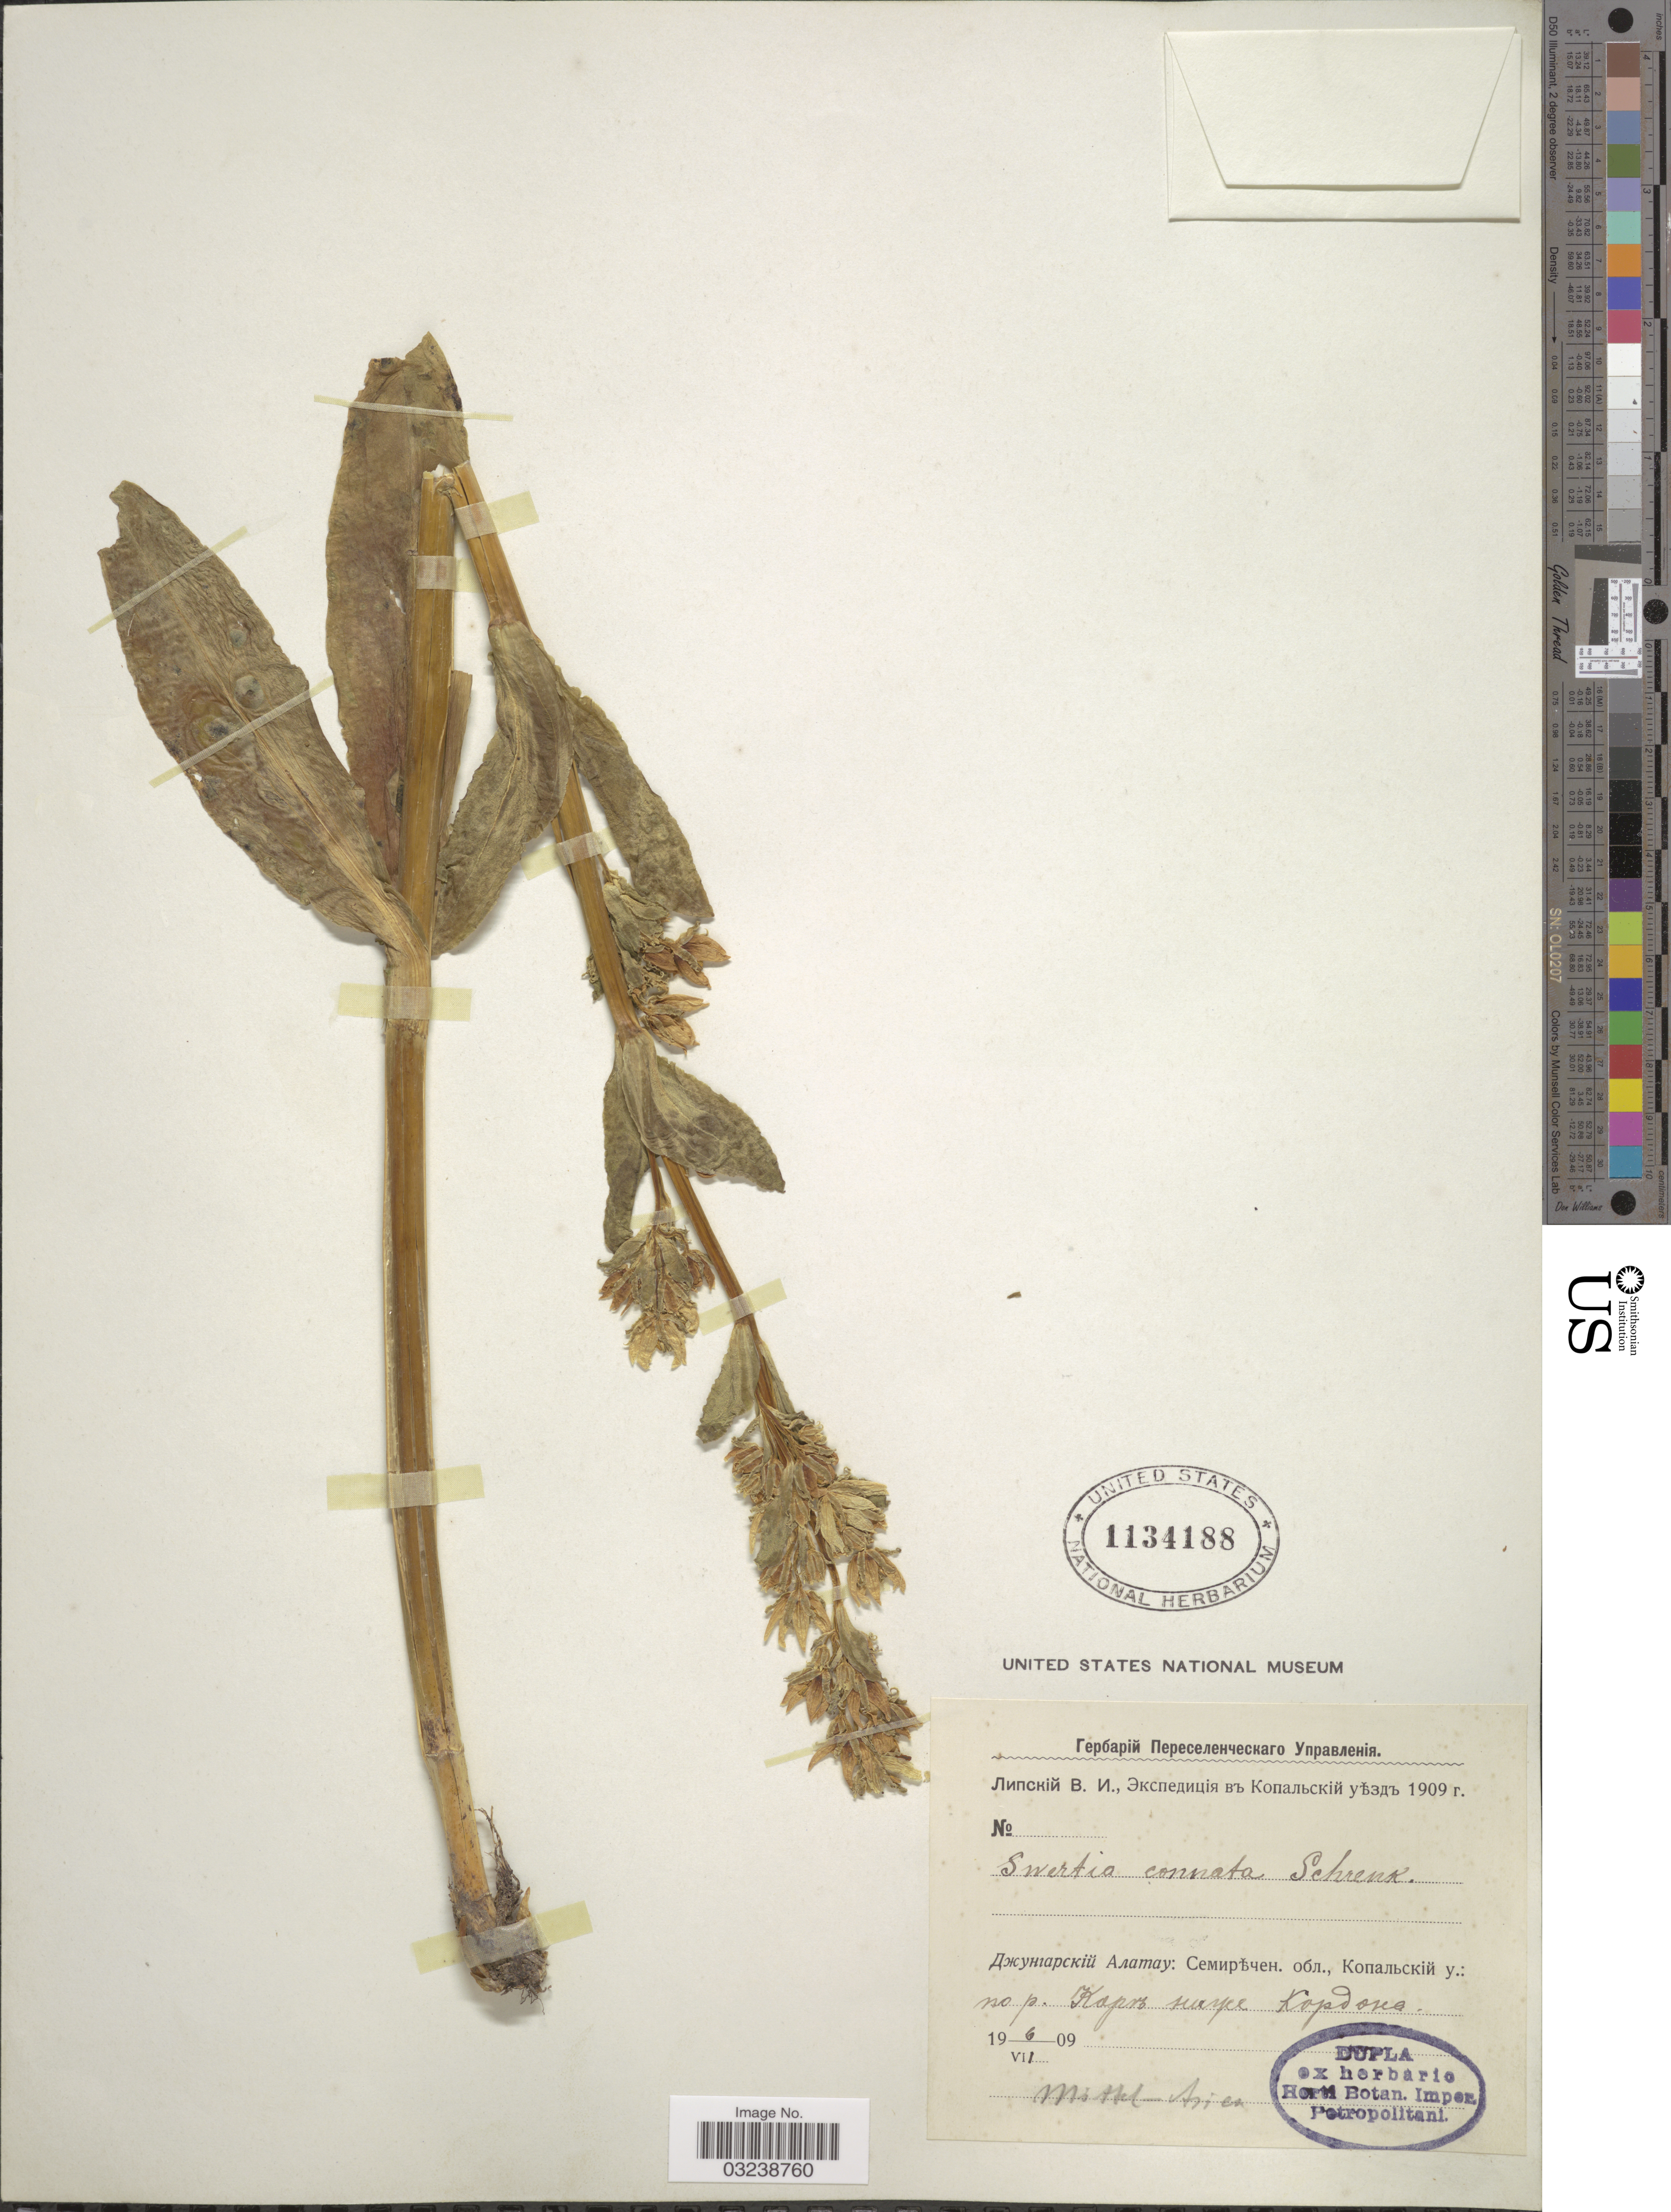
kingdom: Plantae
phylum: Tracheophyta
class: Magnoliopsida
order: Gentianales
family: Gentianaceae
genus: Swertia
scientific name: Swertia connata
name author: Schrenk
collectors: V. Lipsky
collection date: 1909-07-06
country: Kazakhstan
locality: Jungarian Alatau.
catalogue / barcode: US 1134188